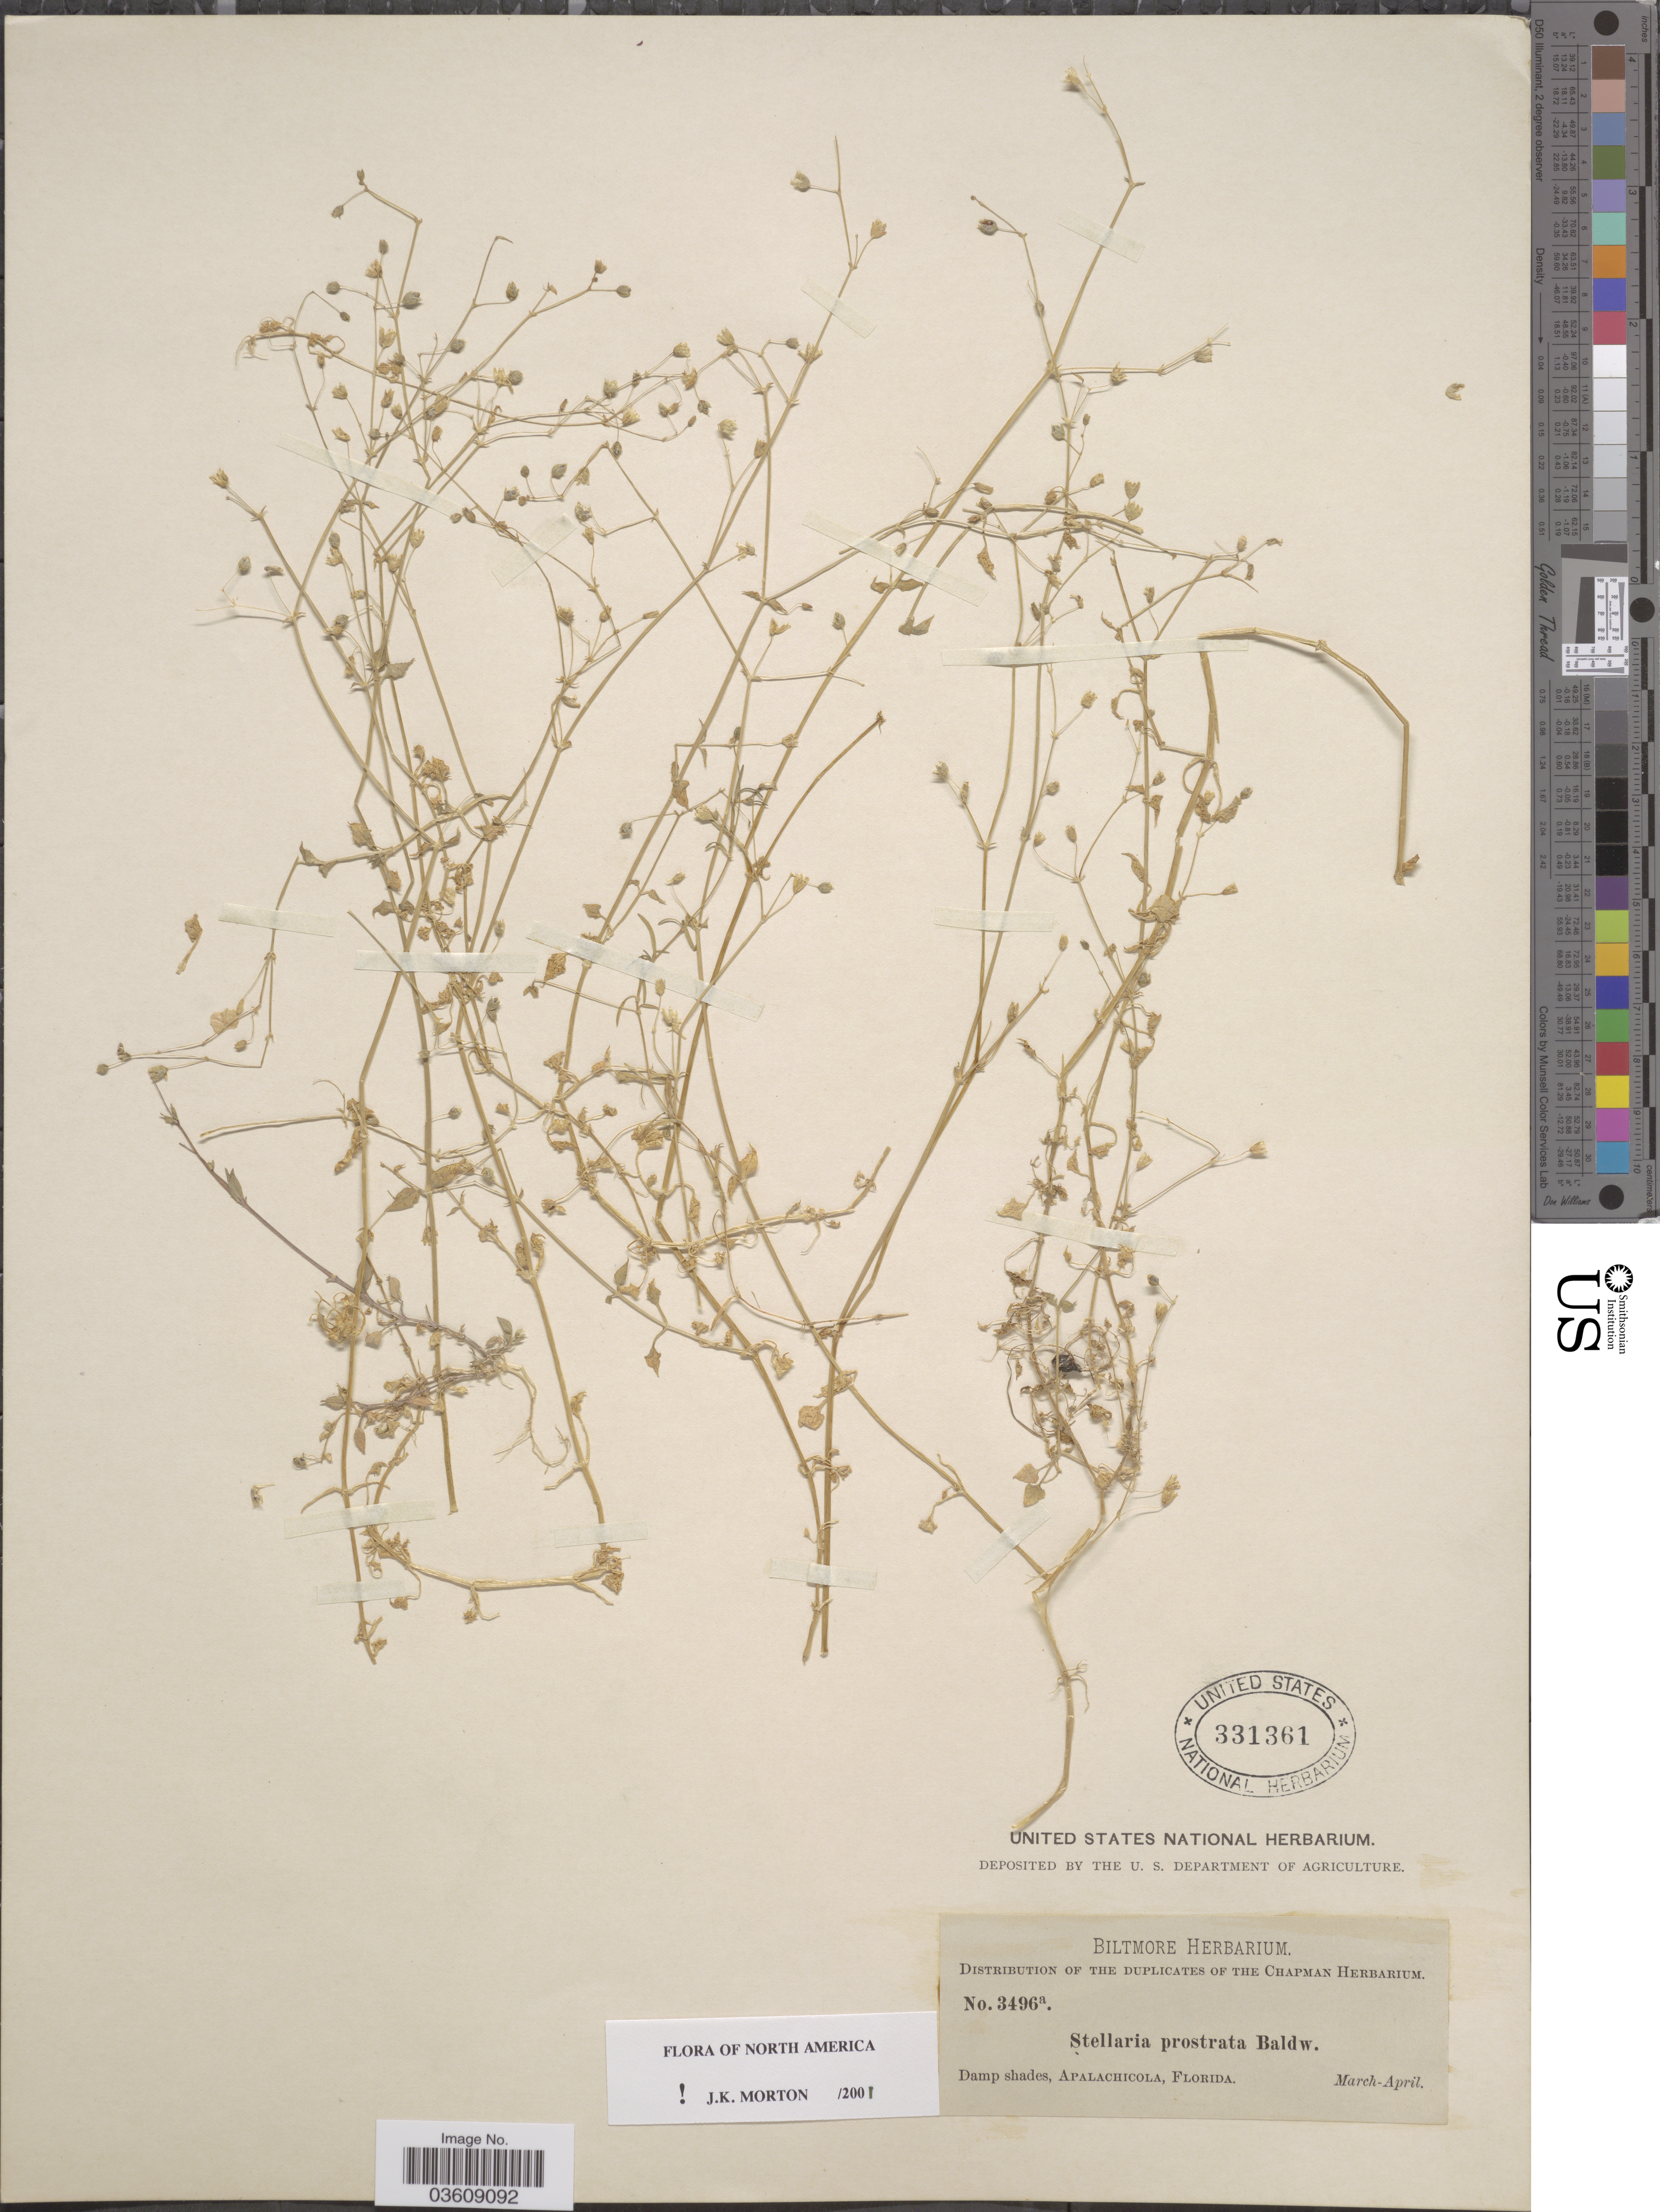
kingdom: Plantae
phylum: Tracheophyta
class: Magnoliopsida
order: Caryophyllales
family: Caryophyllaceae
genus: Stellaria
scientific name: Stellaria prostrata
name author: Baldwin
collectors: ex herb. Biltmore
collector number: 3496a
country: United States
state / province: Florida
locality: Apalachicola.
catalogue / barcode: US 331361